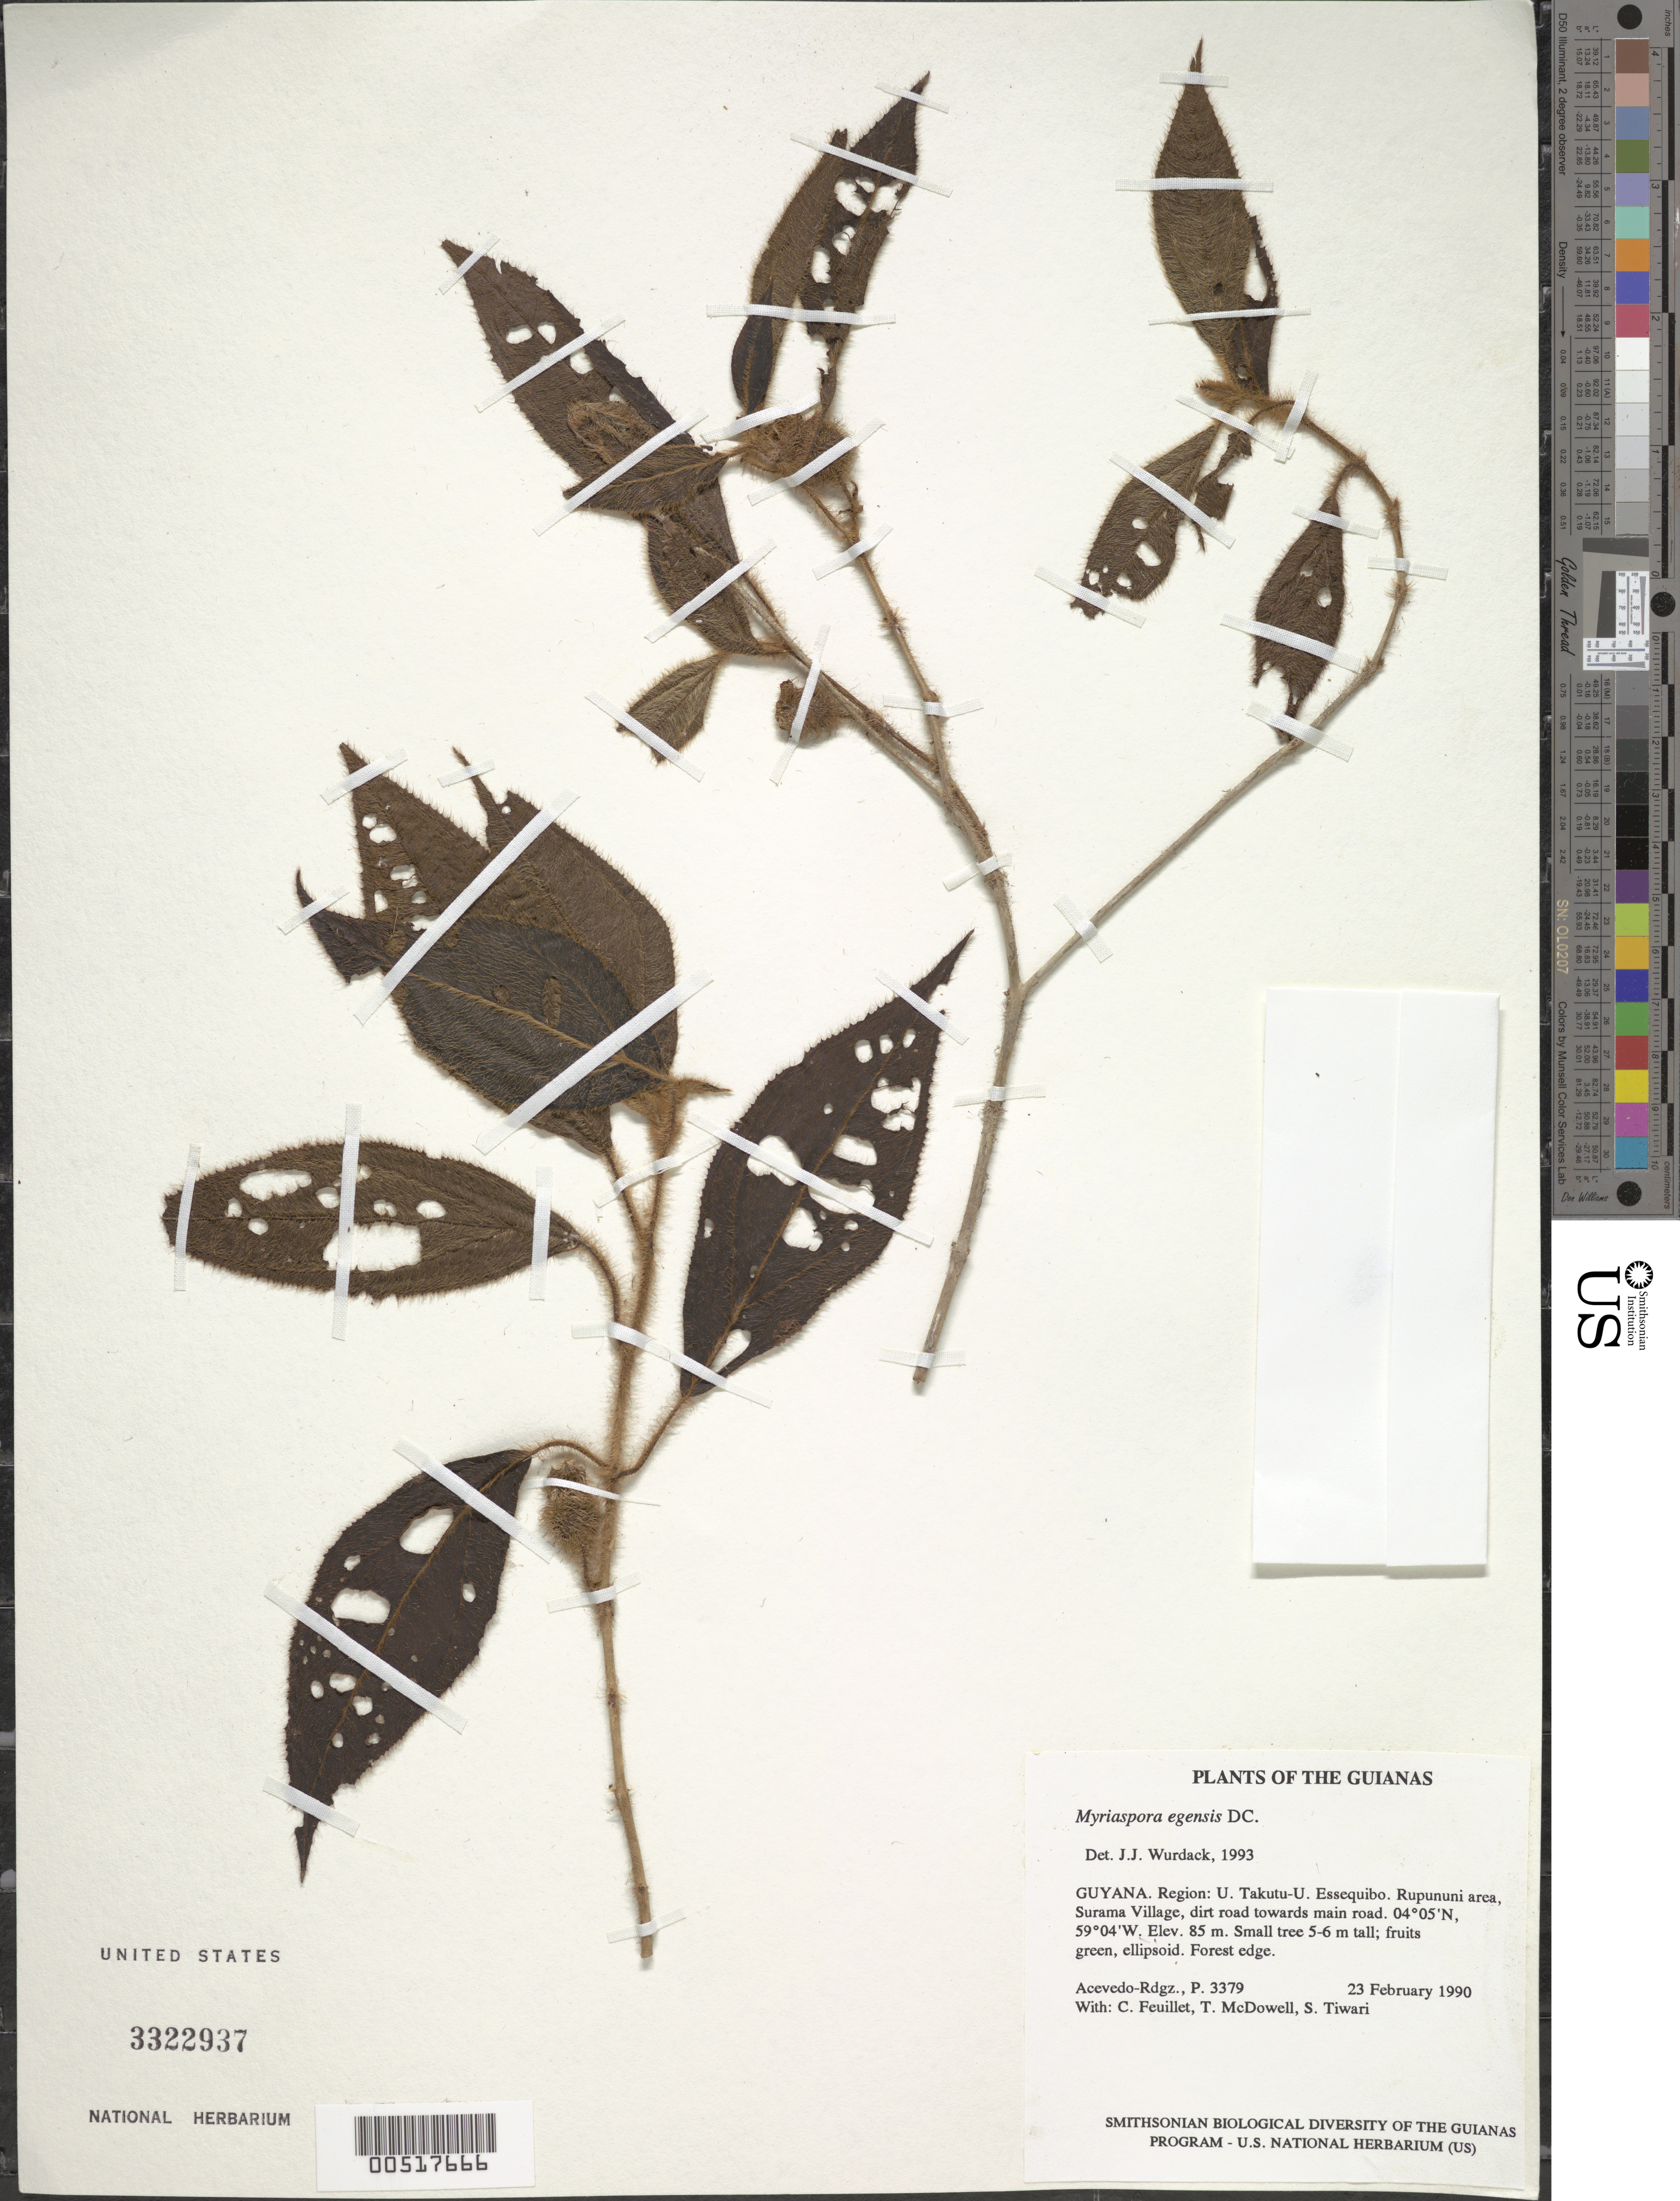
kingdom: Plantae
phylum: Tracheophyta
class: Magnoliopsida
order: Myrtales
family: Melastomataceae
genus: Bellucia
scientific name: Bellucia egensis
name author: (DC.) Penneys et al.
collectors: P. Acevedo-Rodr., C. Feuillet, T. McDowell & S. Tiwari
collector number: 3379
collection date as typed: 23 Feb 1990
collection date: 1990-02-23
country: Guyana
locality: U. Takutu - U. Essequibo. Rupununi area, Surama Village, dirt road towards main road.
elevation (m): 85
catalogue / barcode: US 3322937